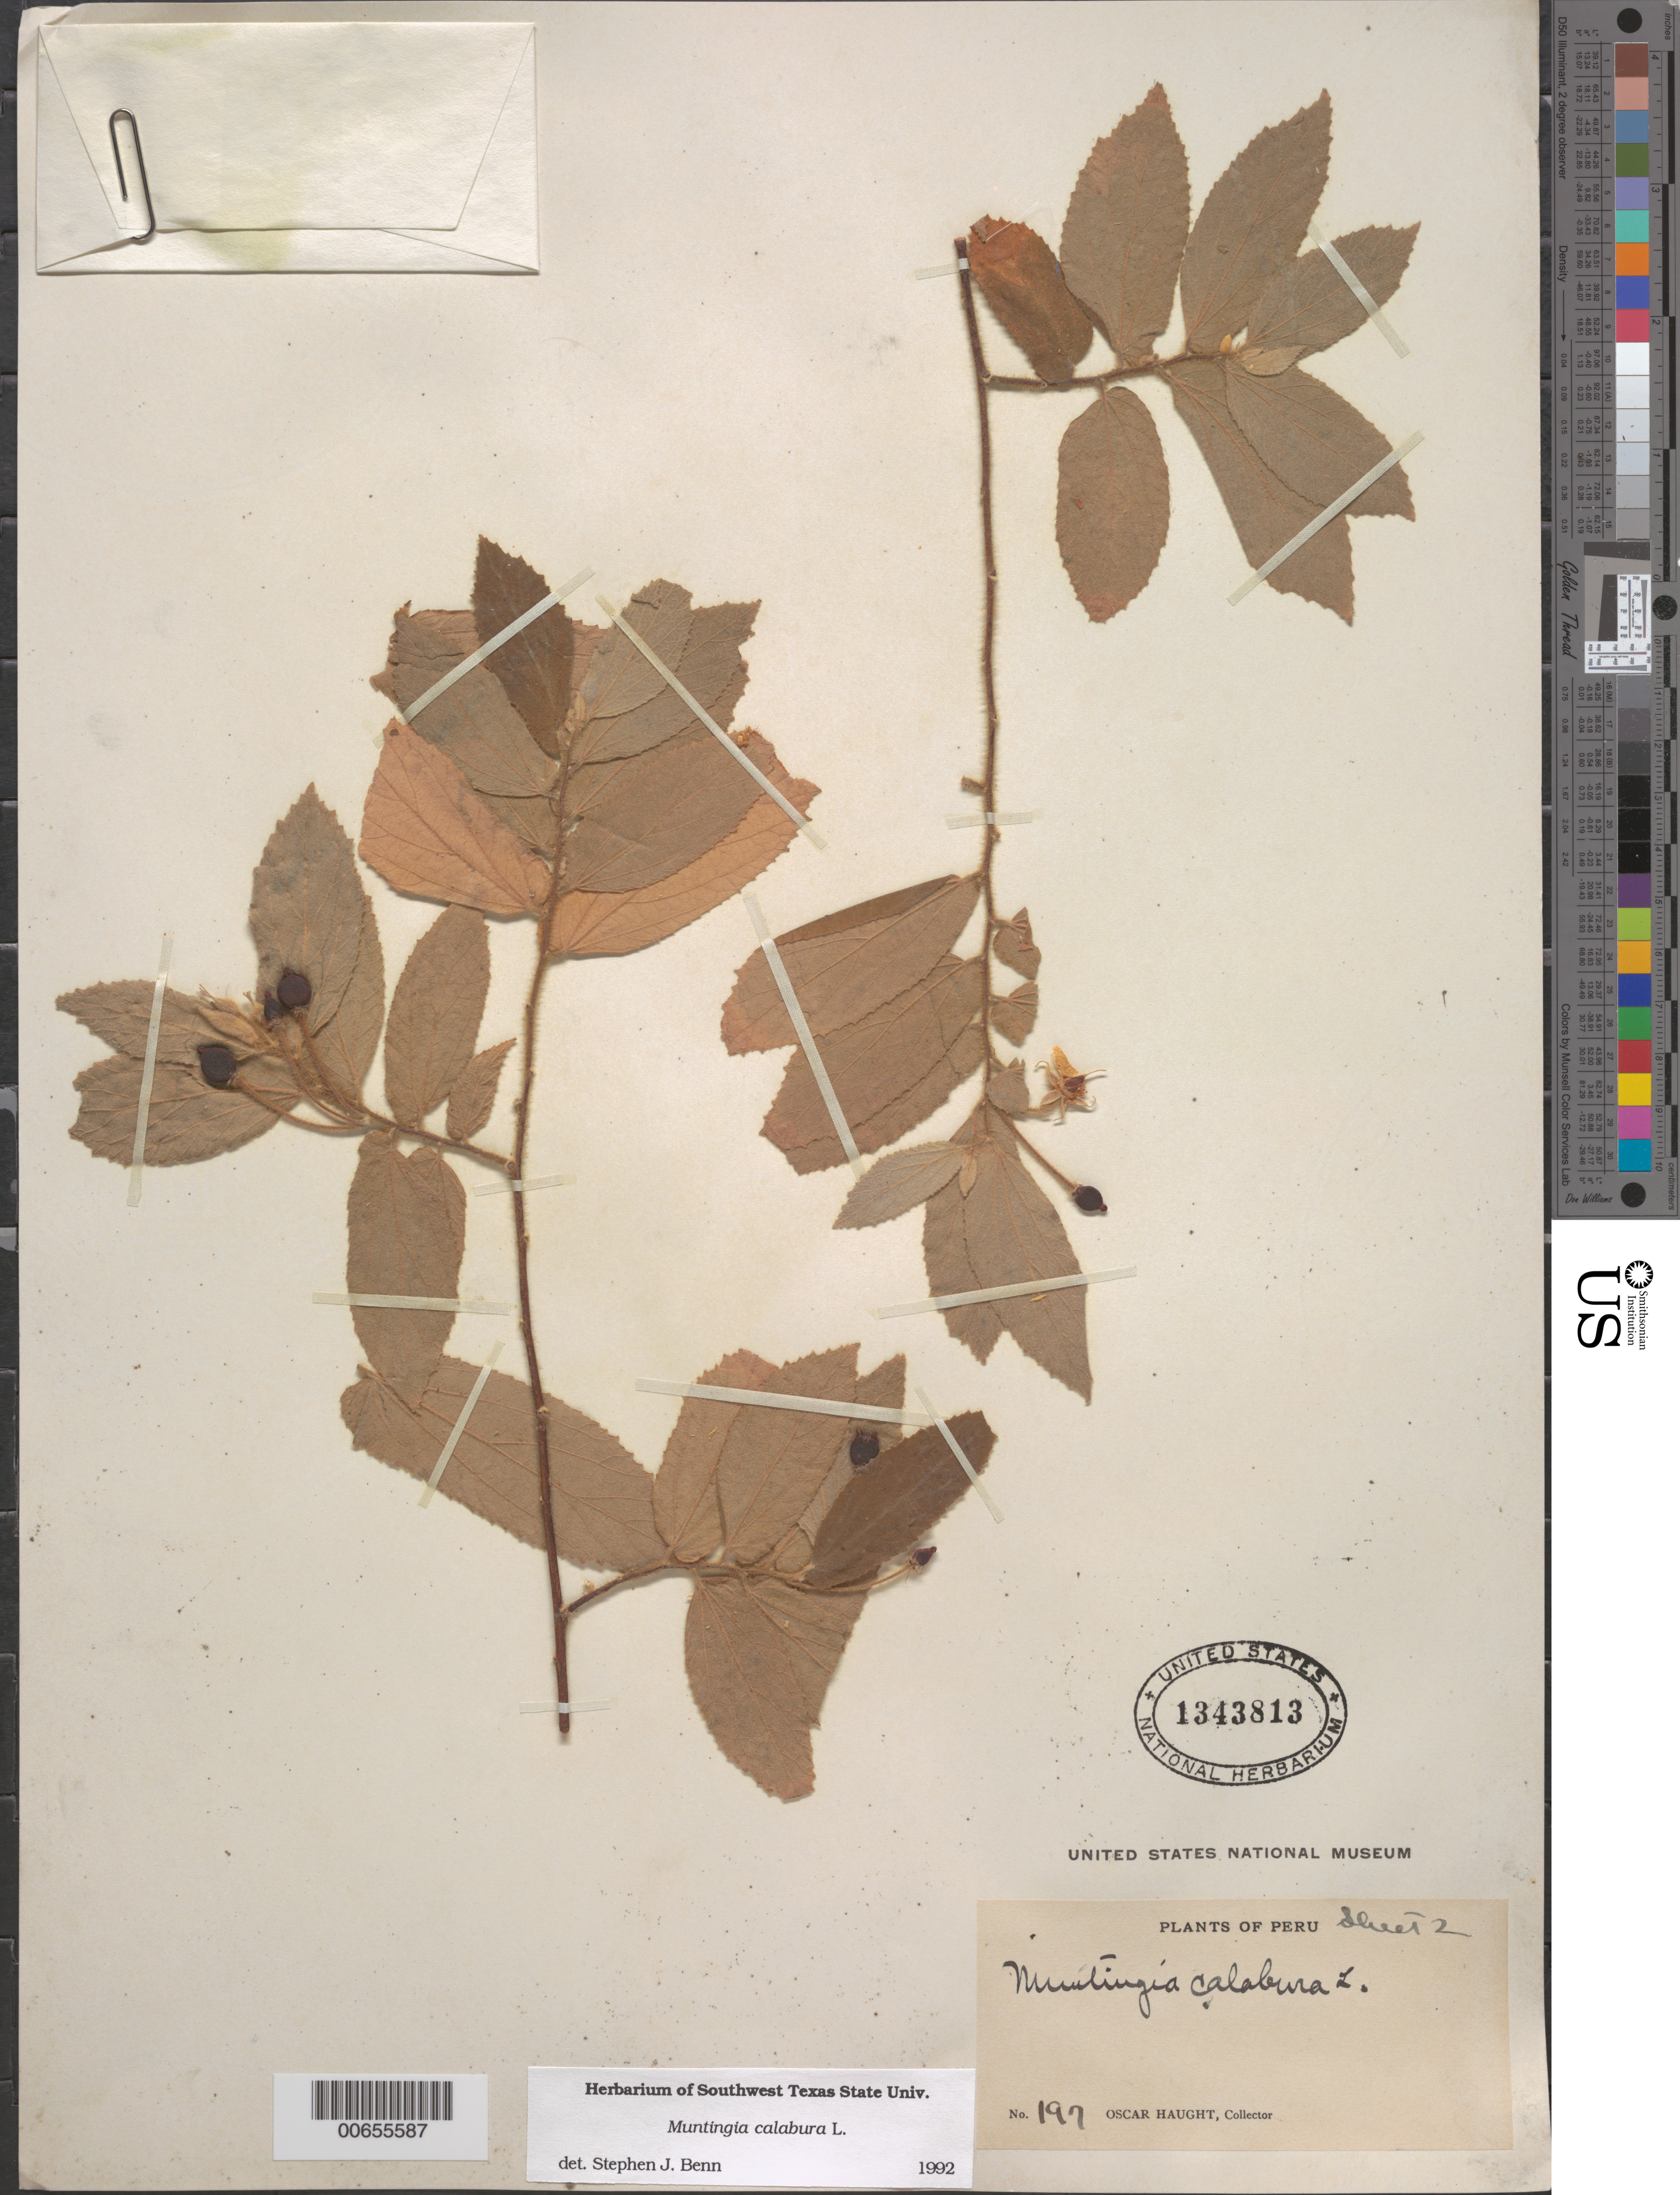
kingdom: Plantae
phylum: Tracheophyta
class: Magnoliopsida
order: Malvales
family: Muntingiaceae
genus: Muntingia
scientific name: Muntingia calabura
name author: L.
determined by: Benn, S. J.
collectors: O. L. Haught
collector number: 197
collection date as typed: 13 Nov 1927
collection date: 1927-11-13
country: Peru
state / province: Piura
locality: Caña Dulce, 25 miles E of Cabo Blanco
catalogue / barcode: US 1343813